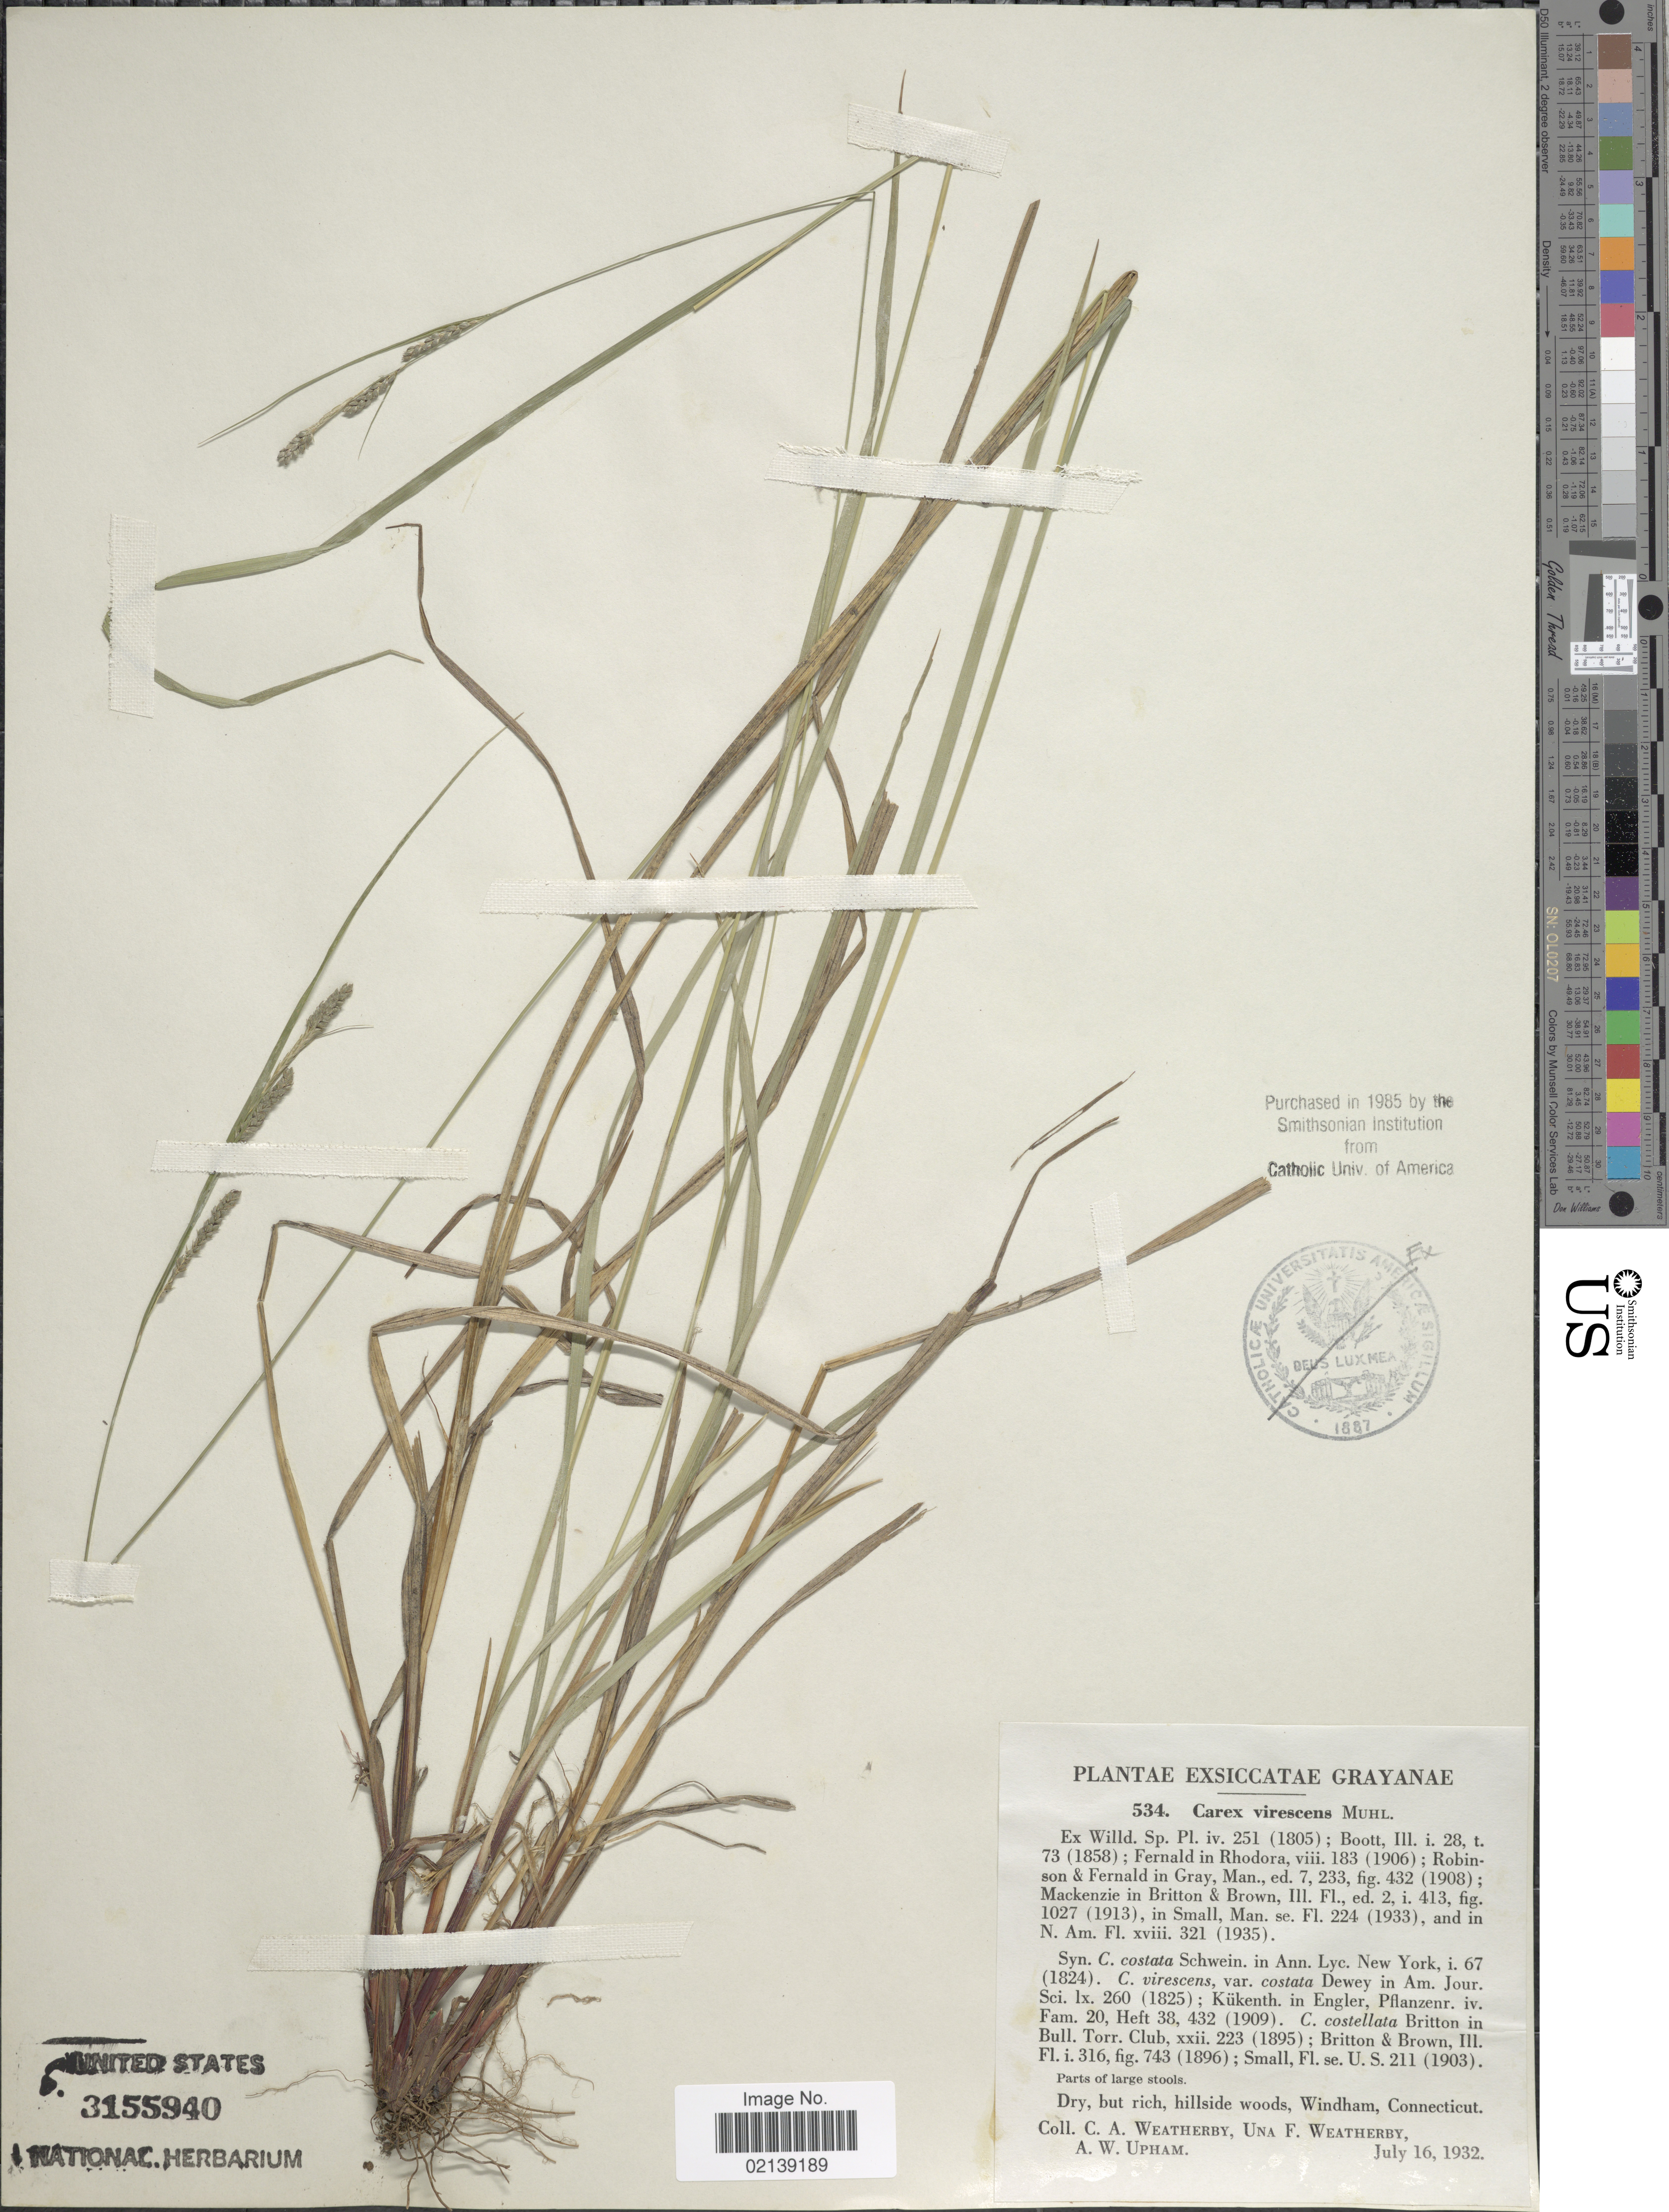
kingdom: Plantae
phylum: Tracheophyta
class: Liliopsida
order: Poales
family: Cyperaceae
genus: Carex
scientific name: Carex virescens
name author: Muhl. ex Willd.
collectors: C. A. Weatherby, U. Weatherby & A. Upham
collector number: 534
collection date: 1932-07-16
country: United States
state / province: Connecticut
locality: Hillside woods, Windham.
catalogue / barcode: US 3155940